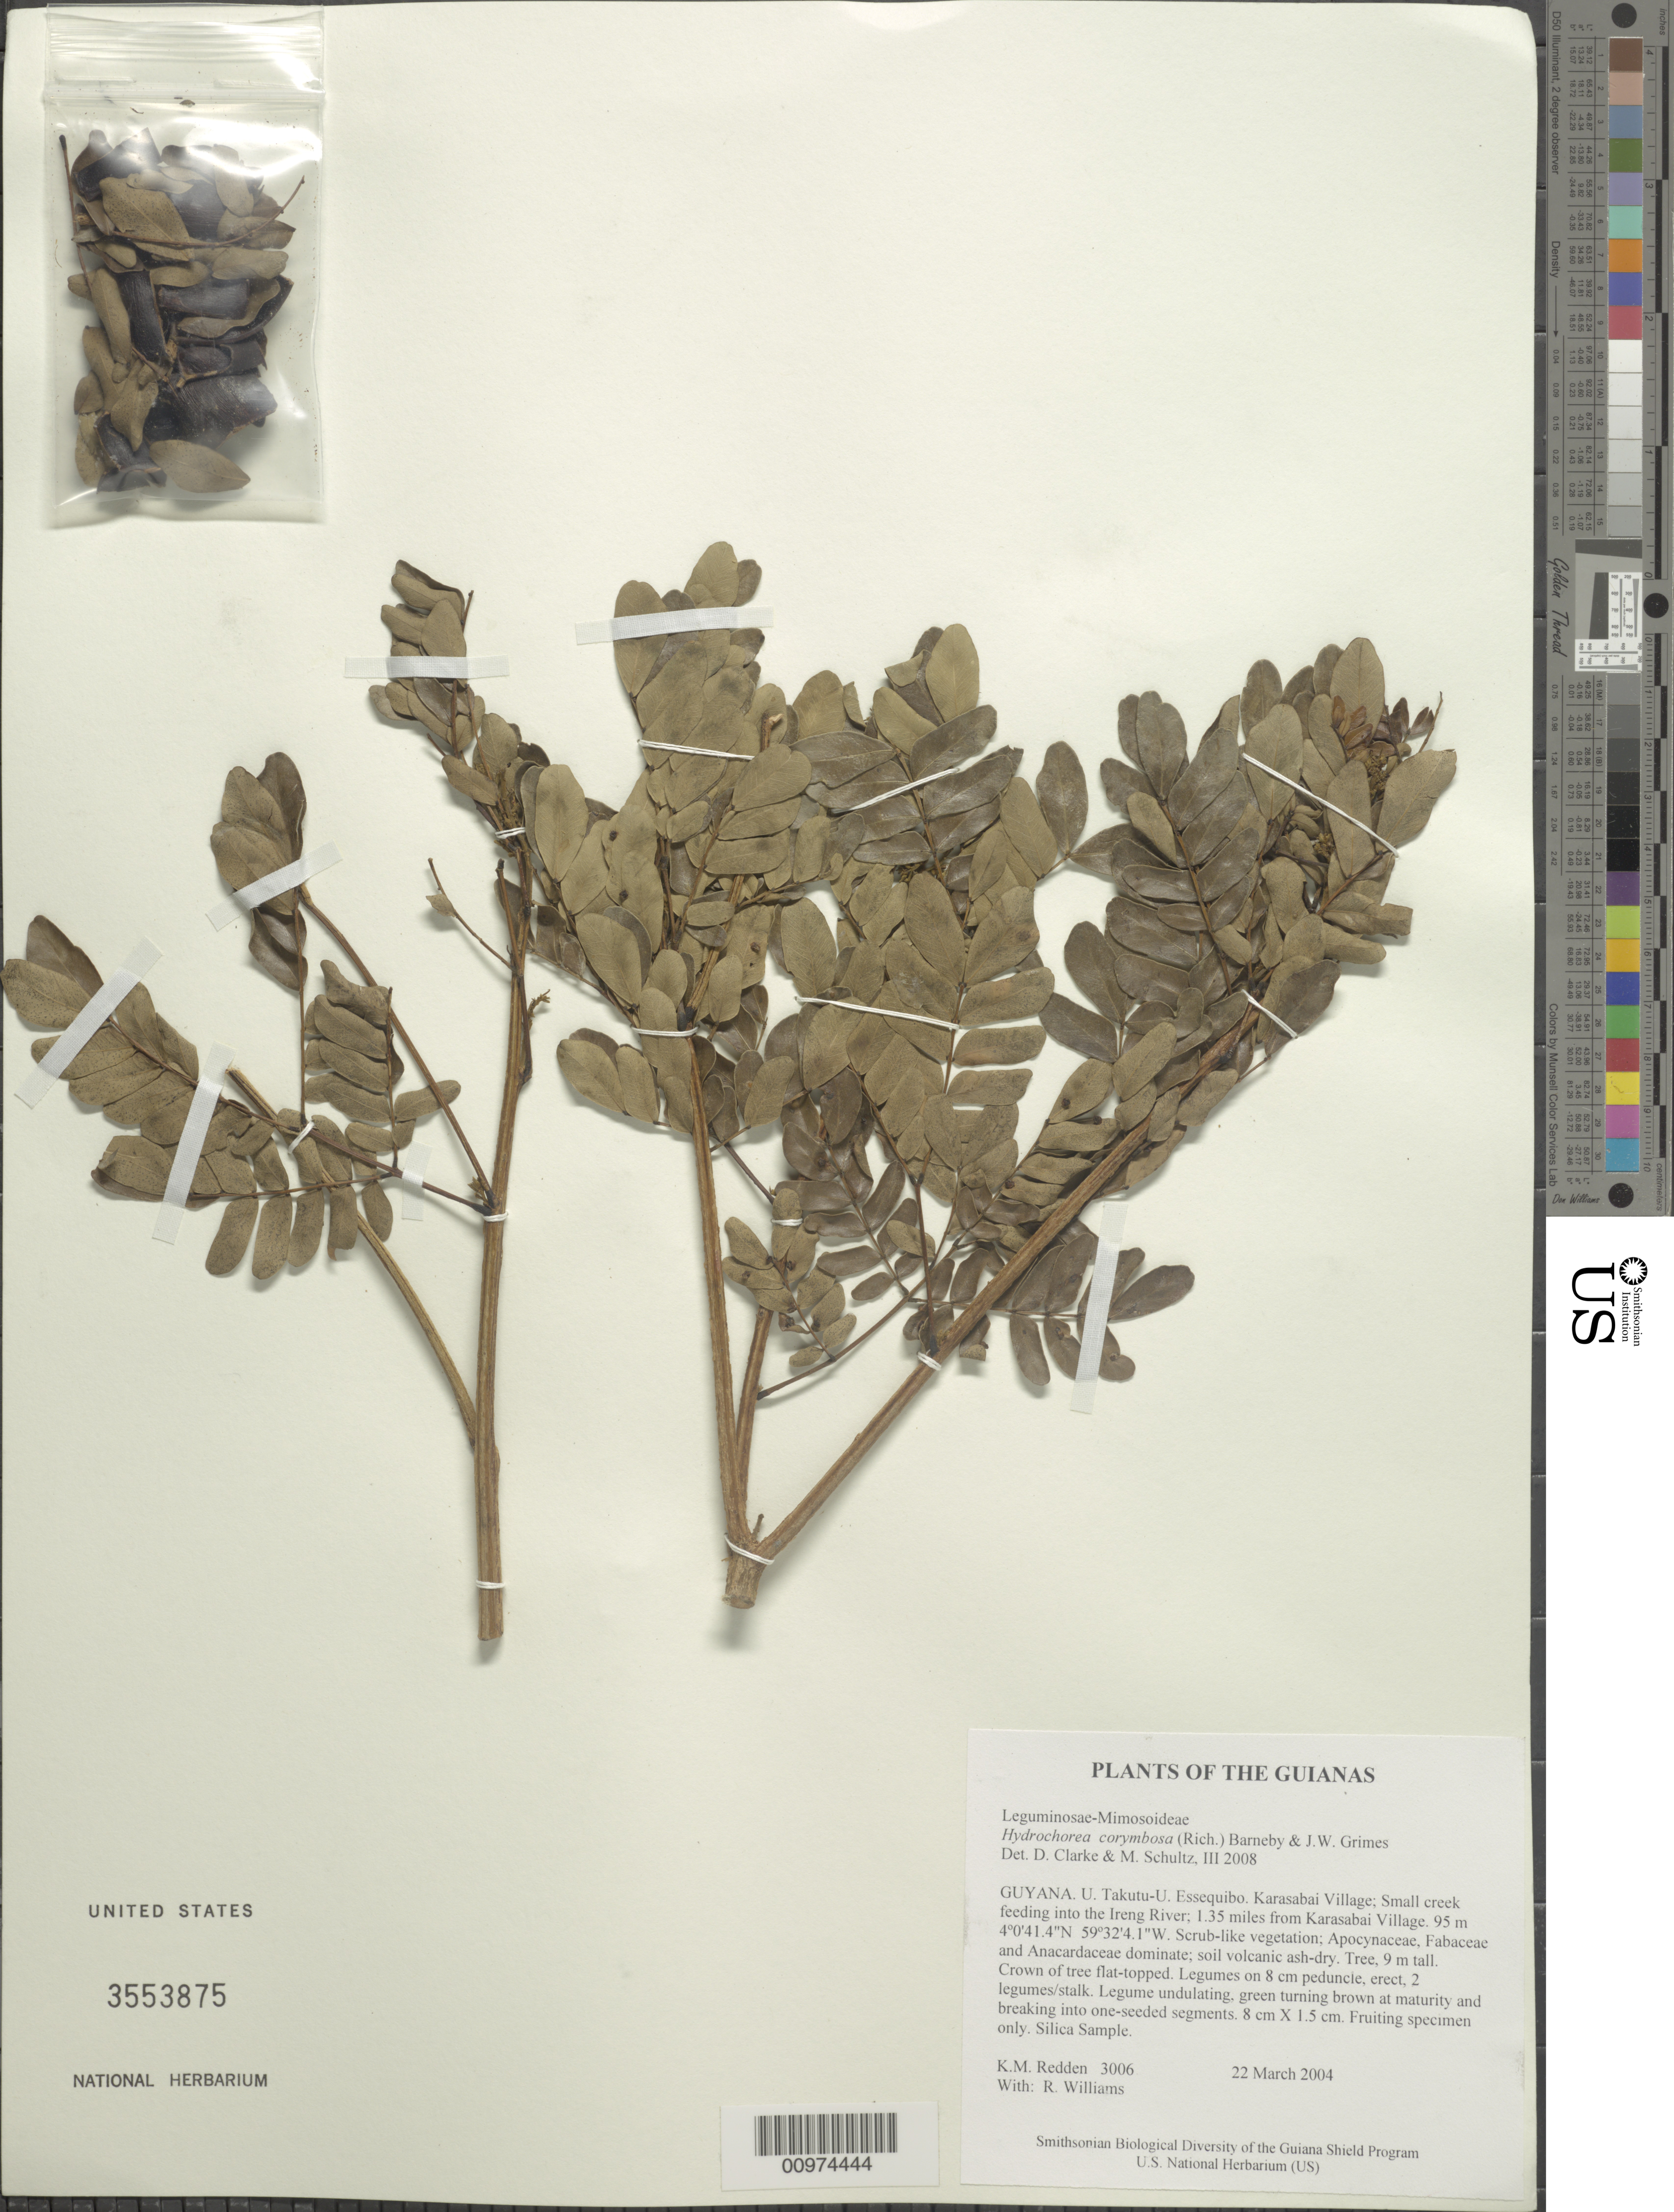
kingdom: Plantae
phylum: Tracheophyta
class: Magnoliopsida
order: Fabales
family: Fabaceae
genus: Hydrochorea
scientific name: Hydrochorea corymbosa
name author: (Rich.) Barneby & J.W. Grimes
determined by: Clarke, H. D.; Schultz, M.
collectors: K. M. Redden & R. Williams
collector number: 3006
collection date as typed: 22 March 2004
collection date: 2004-03-22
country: Guyana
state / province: U. Takutu-U. Essequibo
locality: Karasabai Village; small creek feeding into the Ireng River; 1.35 miles from Karasabai Village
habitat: Scrub-like vegetation; Apocynaceae, Fabaceae and Anacardaceae dominate; soil volcanic ash -- dry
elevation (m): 95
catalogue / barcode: US 3553875